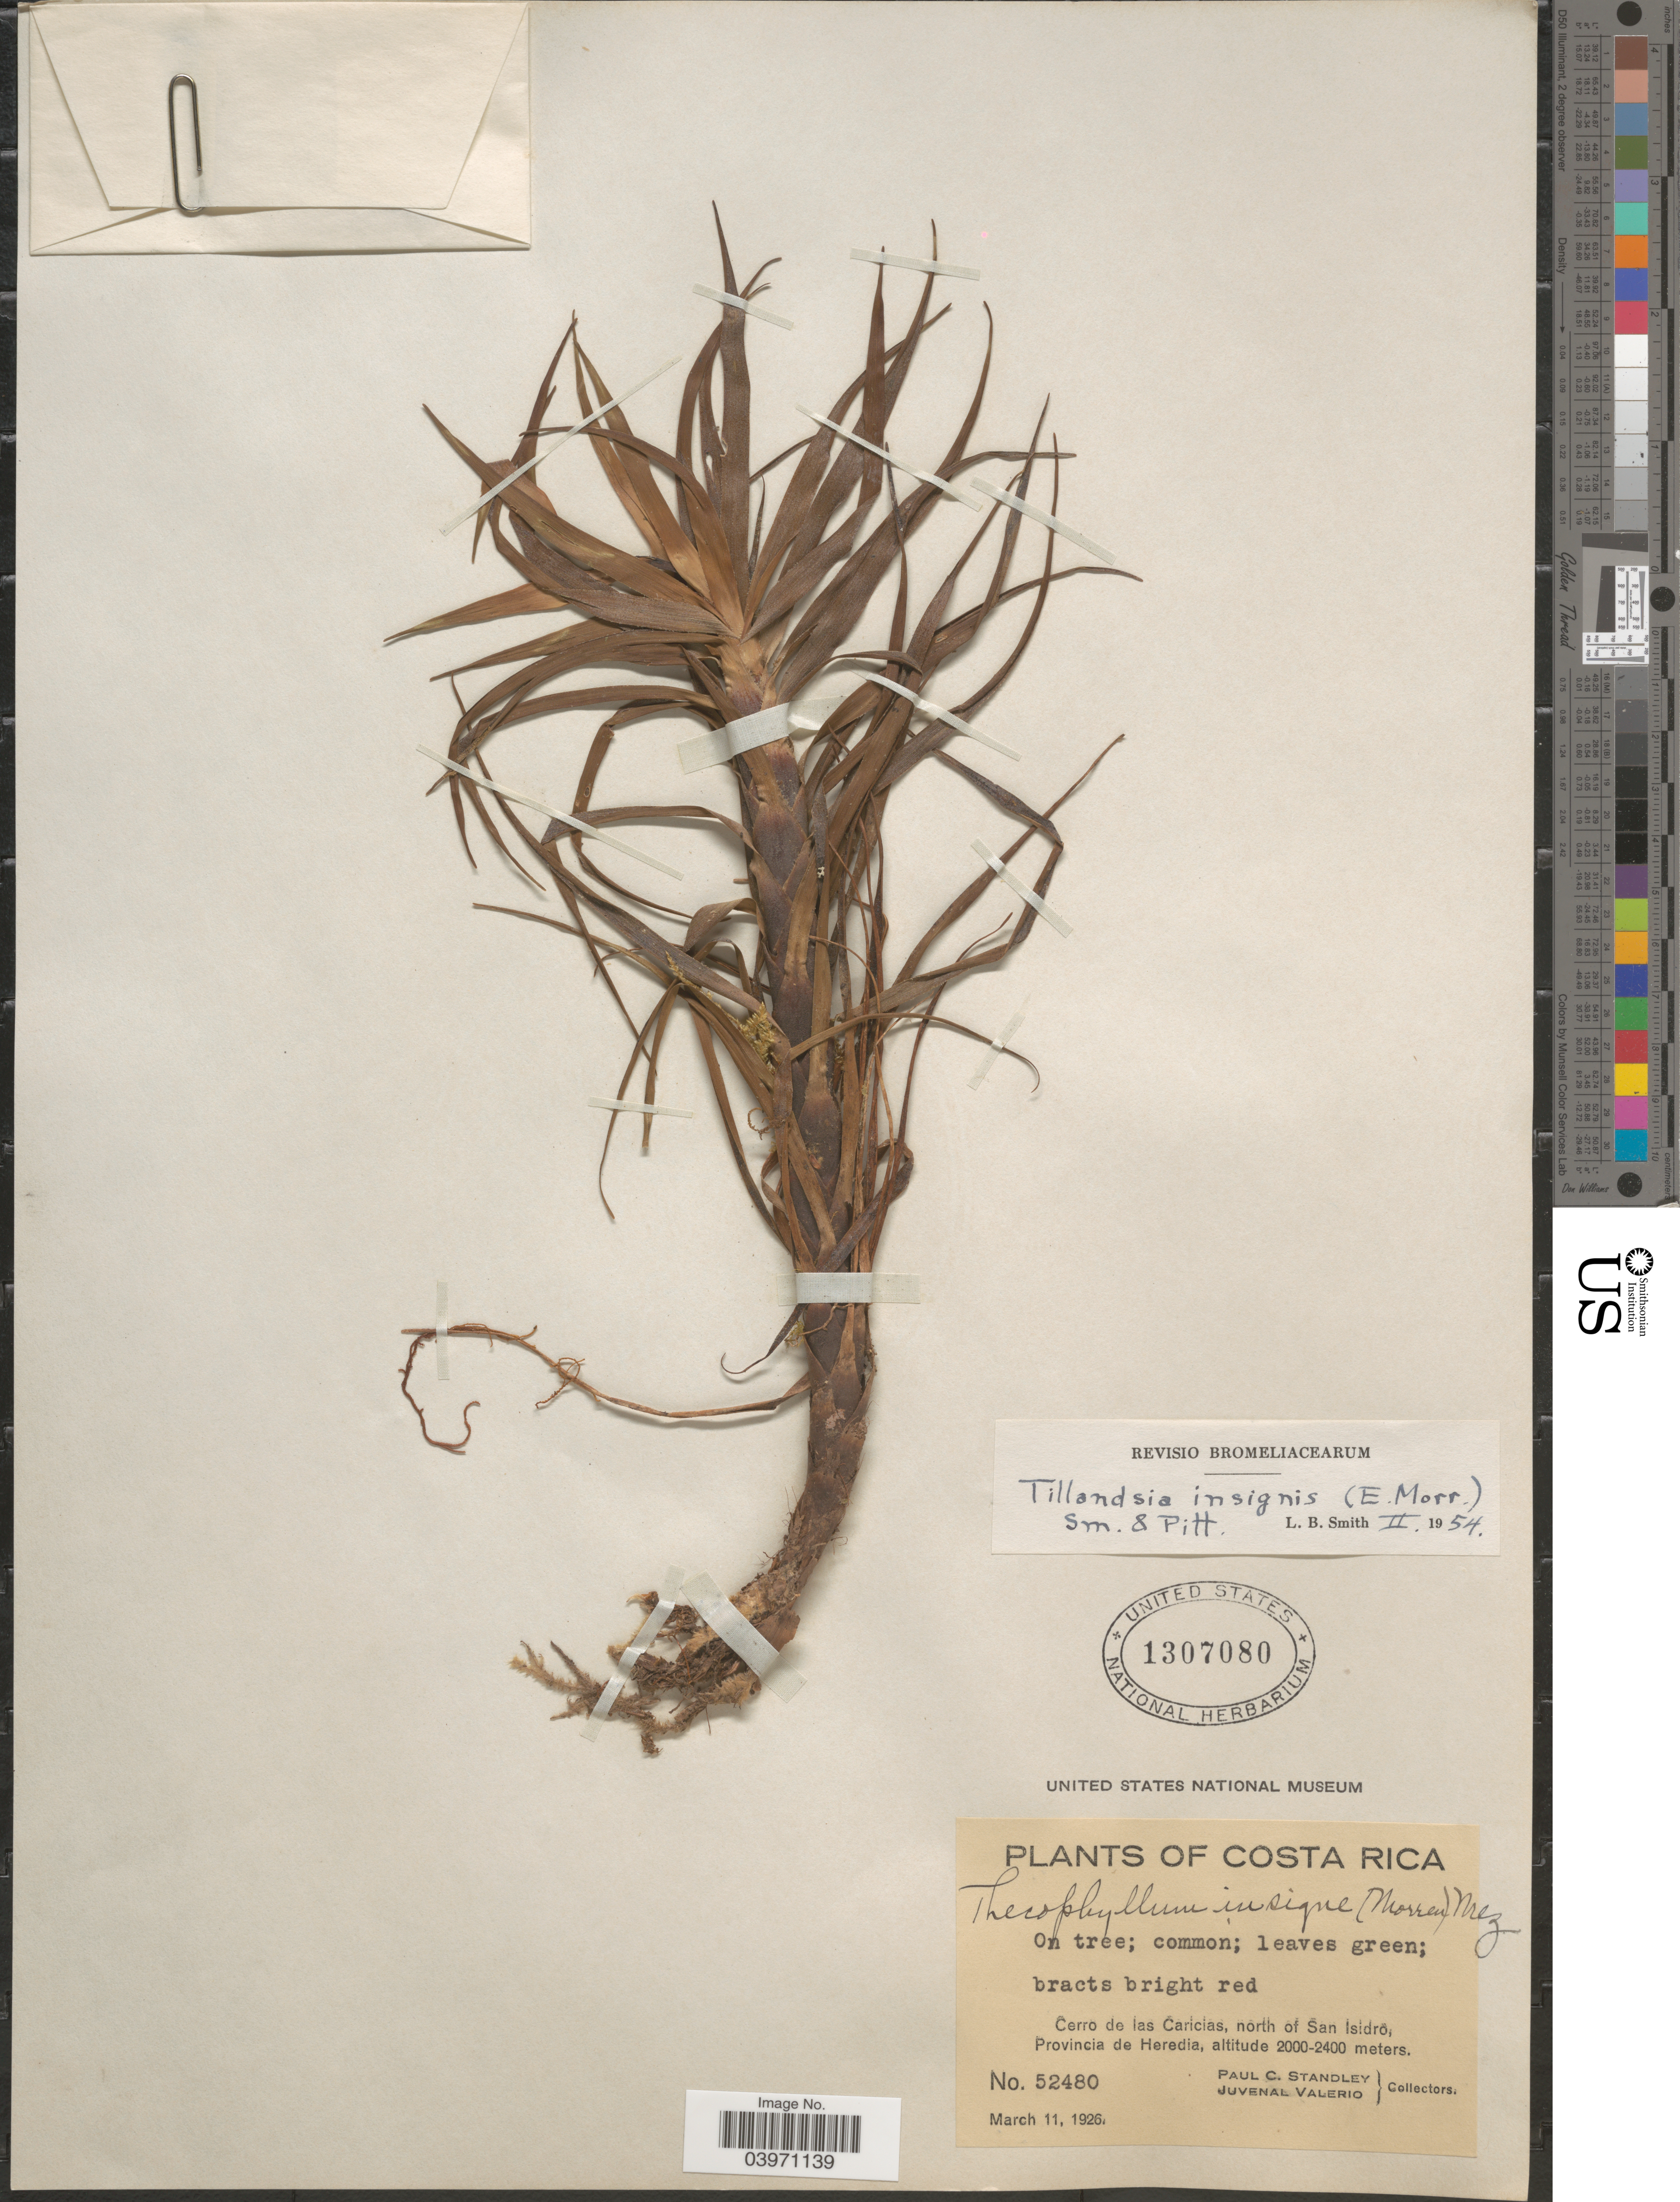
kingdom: Plantae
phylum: Tracheophyta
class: Liliopsida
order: Poales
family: Bromeliaceae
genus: Tillandsia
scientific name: Tillandsia insignis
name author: (Mez) L.B. Sm. & Pittendr.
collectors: P. C. Standley & J. Valerio R.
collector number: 52480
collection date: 1926-03-11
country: Costa Rica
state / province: Heredia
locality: Cerro de las Caricias, north of San Isidro.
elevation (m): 2000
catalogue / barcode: US 1307080